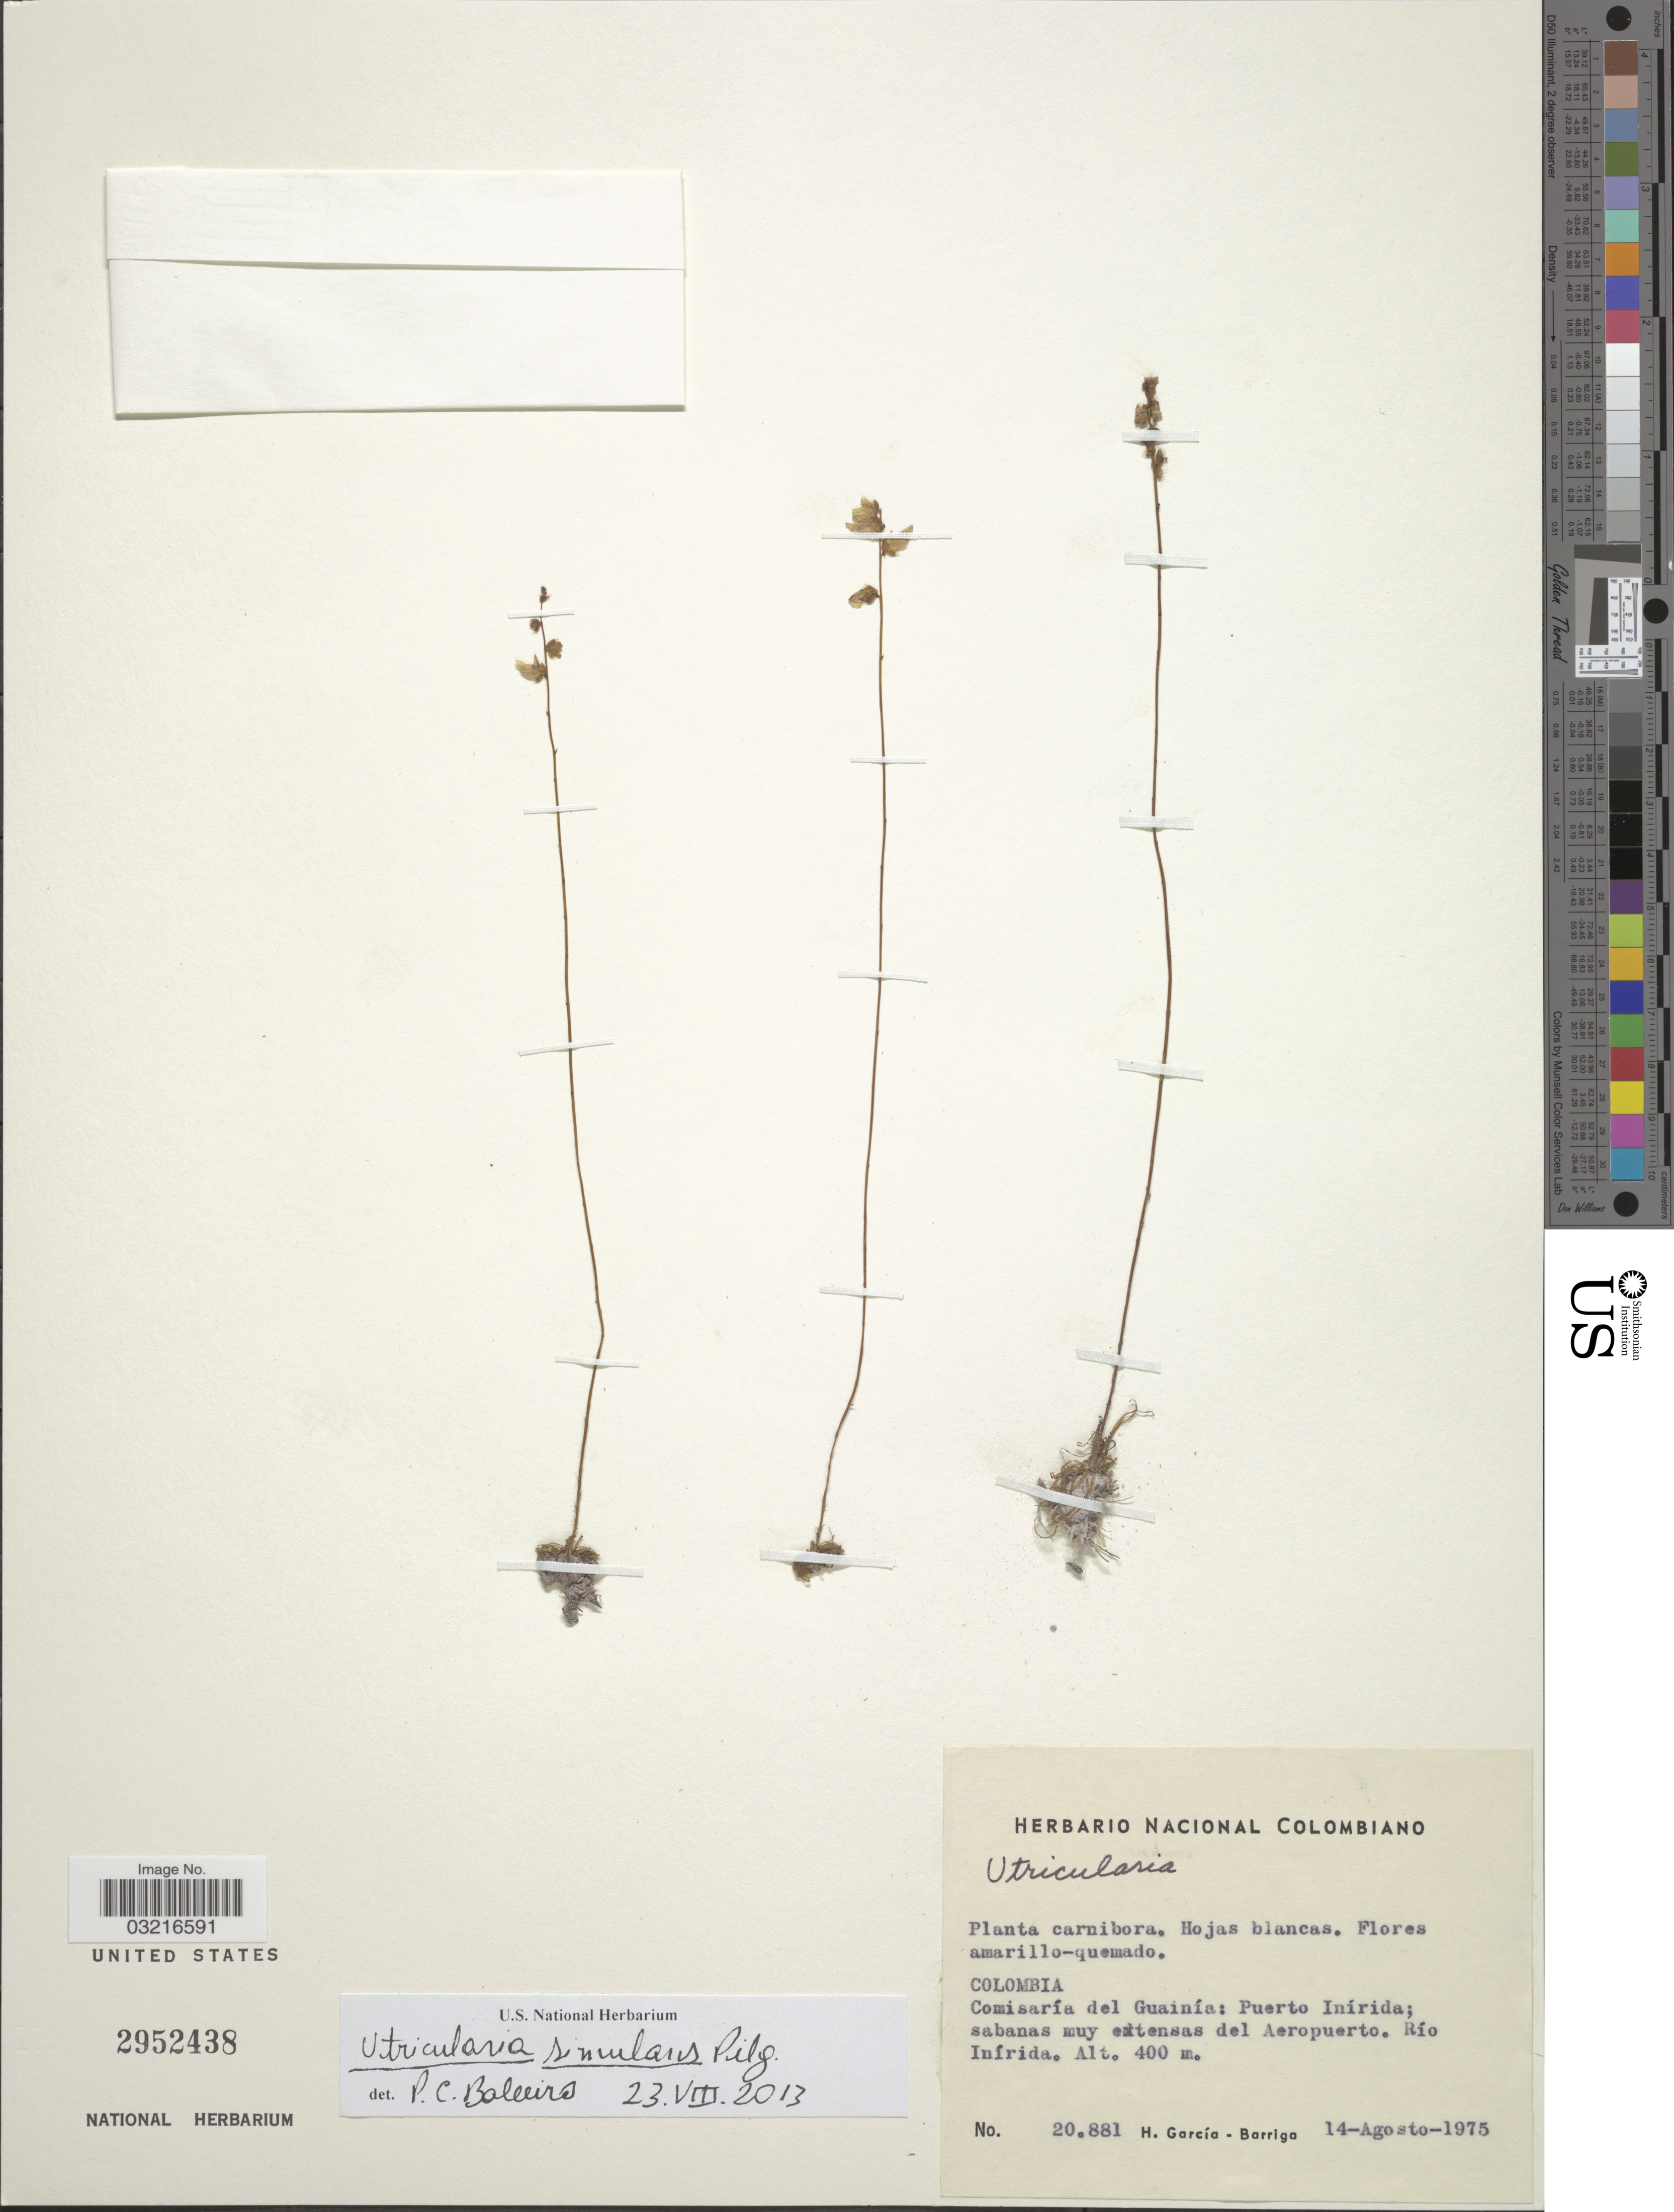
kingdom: Plantae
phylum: Tracheophyta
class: Magnoliopsida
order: Lamiales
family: Lentibulariaceae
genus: Utricularia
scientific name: Utricularia simulans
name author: Pilg.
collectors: H. García Barriga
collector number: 20881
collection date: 1975-08-14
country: Colombia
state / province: Guainía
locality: Comisaría del Guainía: Puerto Inírida; sabanas muy extensas del Aeropuerto. Río Inírida.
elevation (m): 400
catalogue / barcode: US 2952438